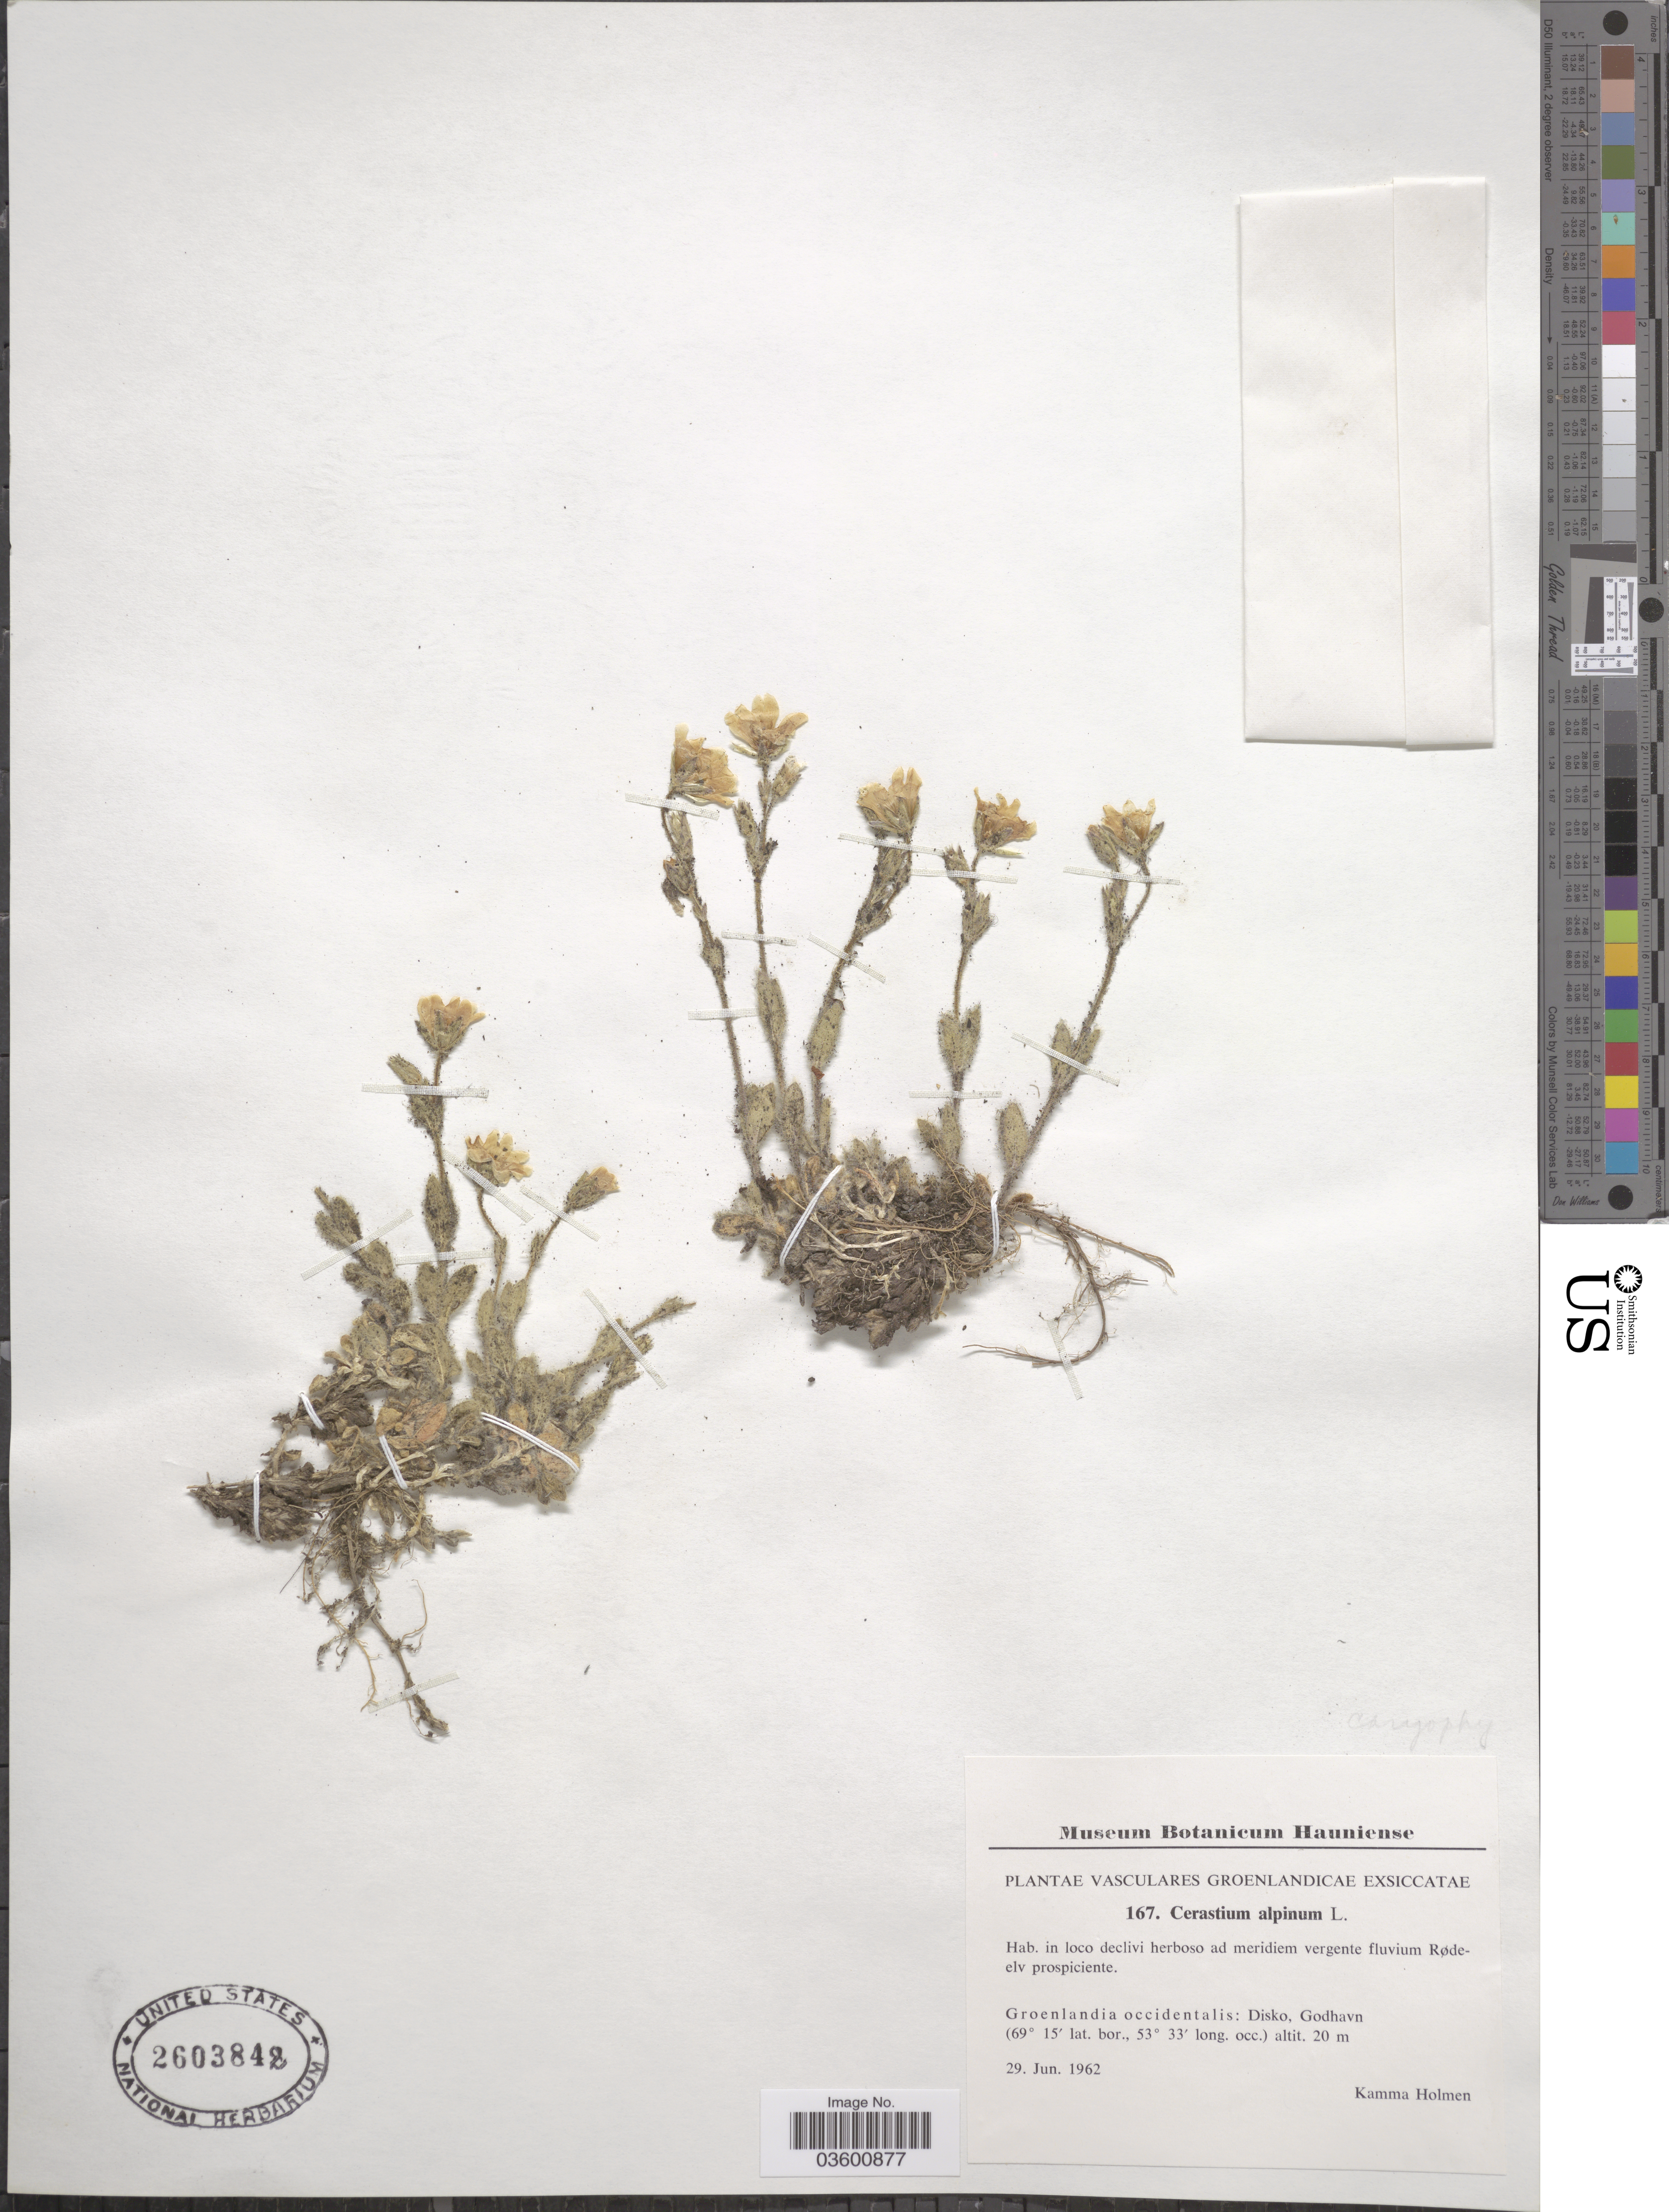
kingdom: Plantae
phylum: Tracheophyta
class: Magnoliopsida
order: Caryophyllales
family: Caryophyllaceae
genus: Cerastium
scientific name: Cerastium alpinum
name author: L.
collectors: K. A. Holmen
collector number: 167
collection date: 1962-06-29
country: Greenland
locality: Groenlandia occidentalis: Disko, Godhavn.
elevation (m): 20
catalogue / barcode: US 2603842